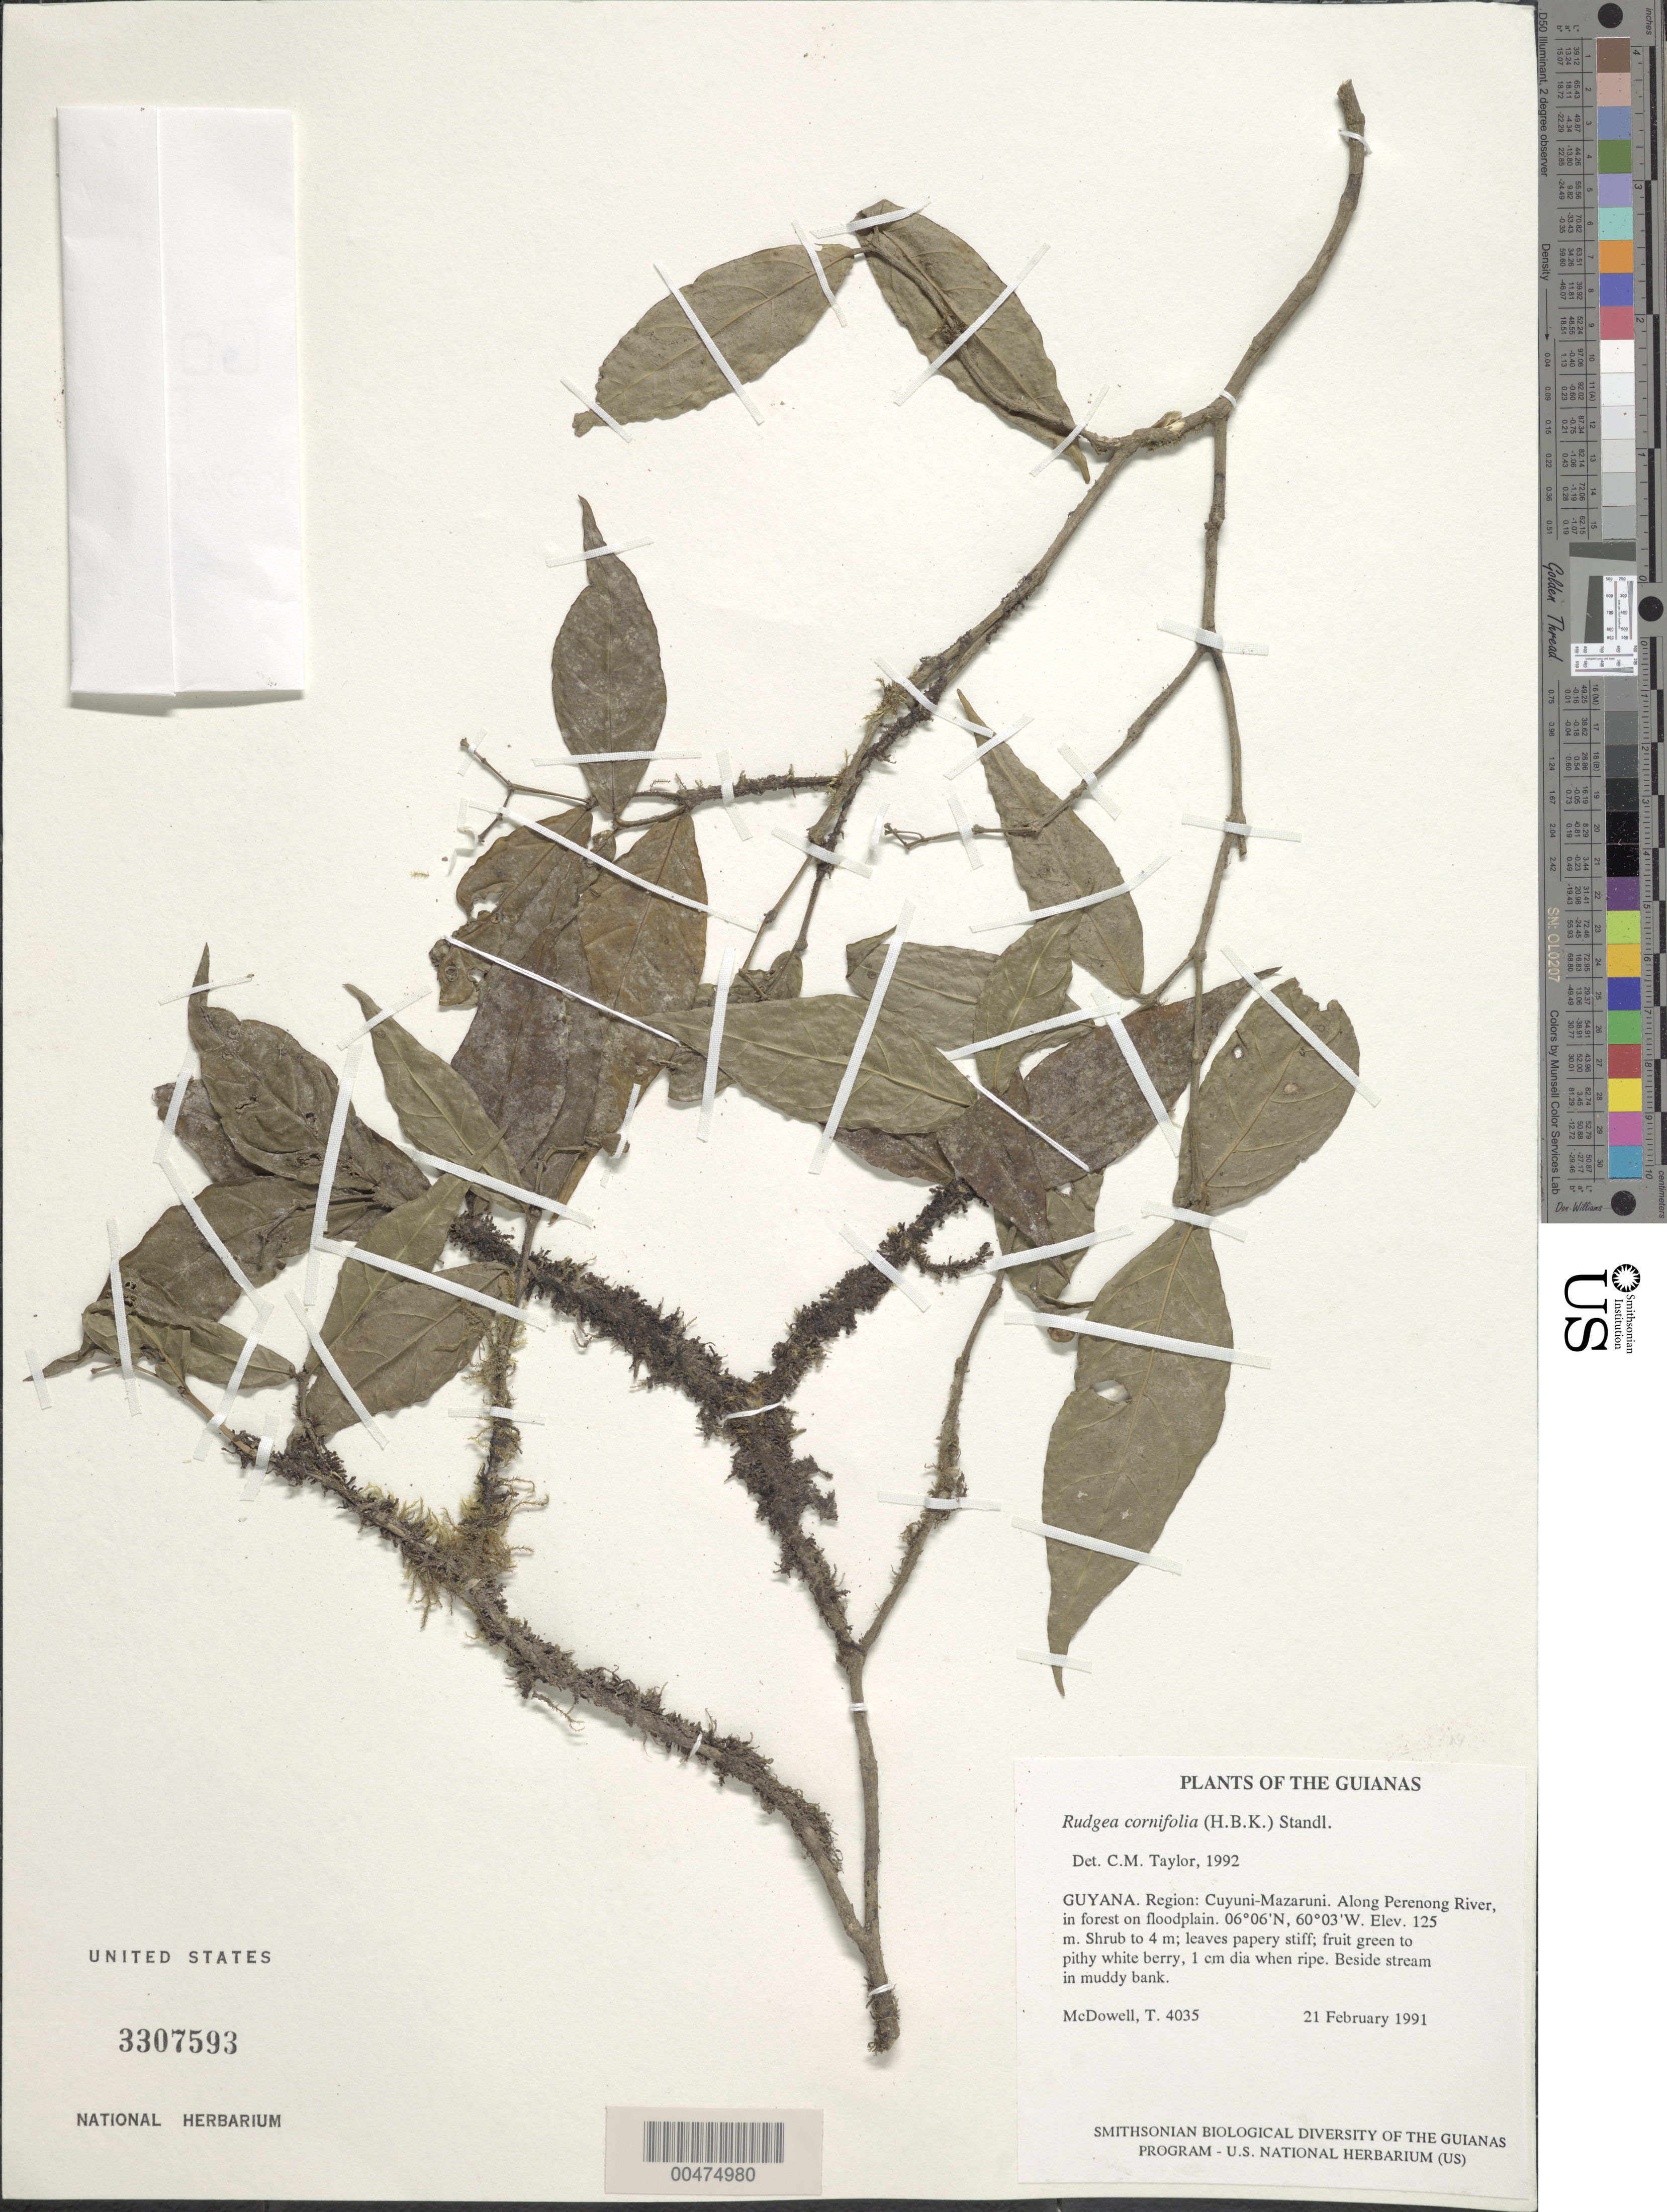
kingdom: Plantae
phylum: Tracheophyta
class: Magnoliopsida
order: Gentianales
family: Rubiaceae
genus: Rudgea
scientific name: Rudgea cornifolia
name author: (Kunth) Standl.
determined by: Taylor, Charlotte M.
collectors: T. McDowell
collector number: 4035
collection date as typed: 21 February 1991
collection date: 1991-02-21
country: Guyana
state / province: Cuyuni-Mazaruni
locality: Along Perenong River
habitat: Forest on floodplain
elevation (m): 125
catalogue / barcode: US 3307593